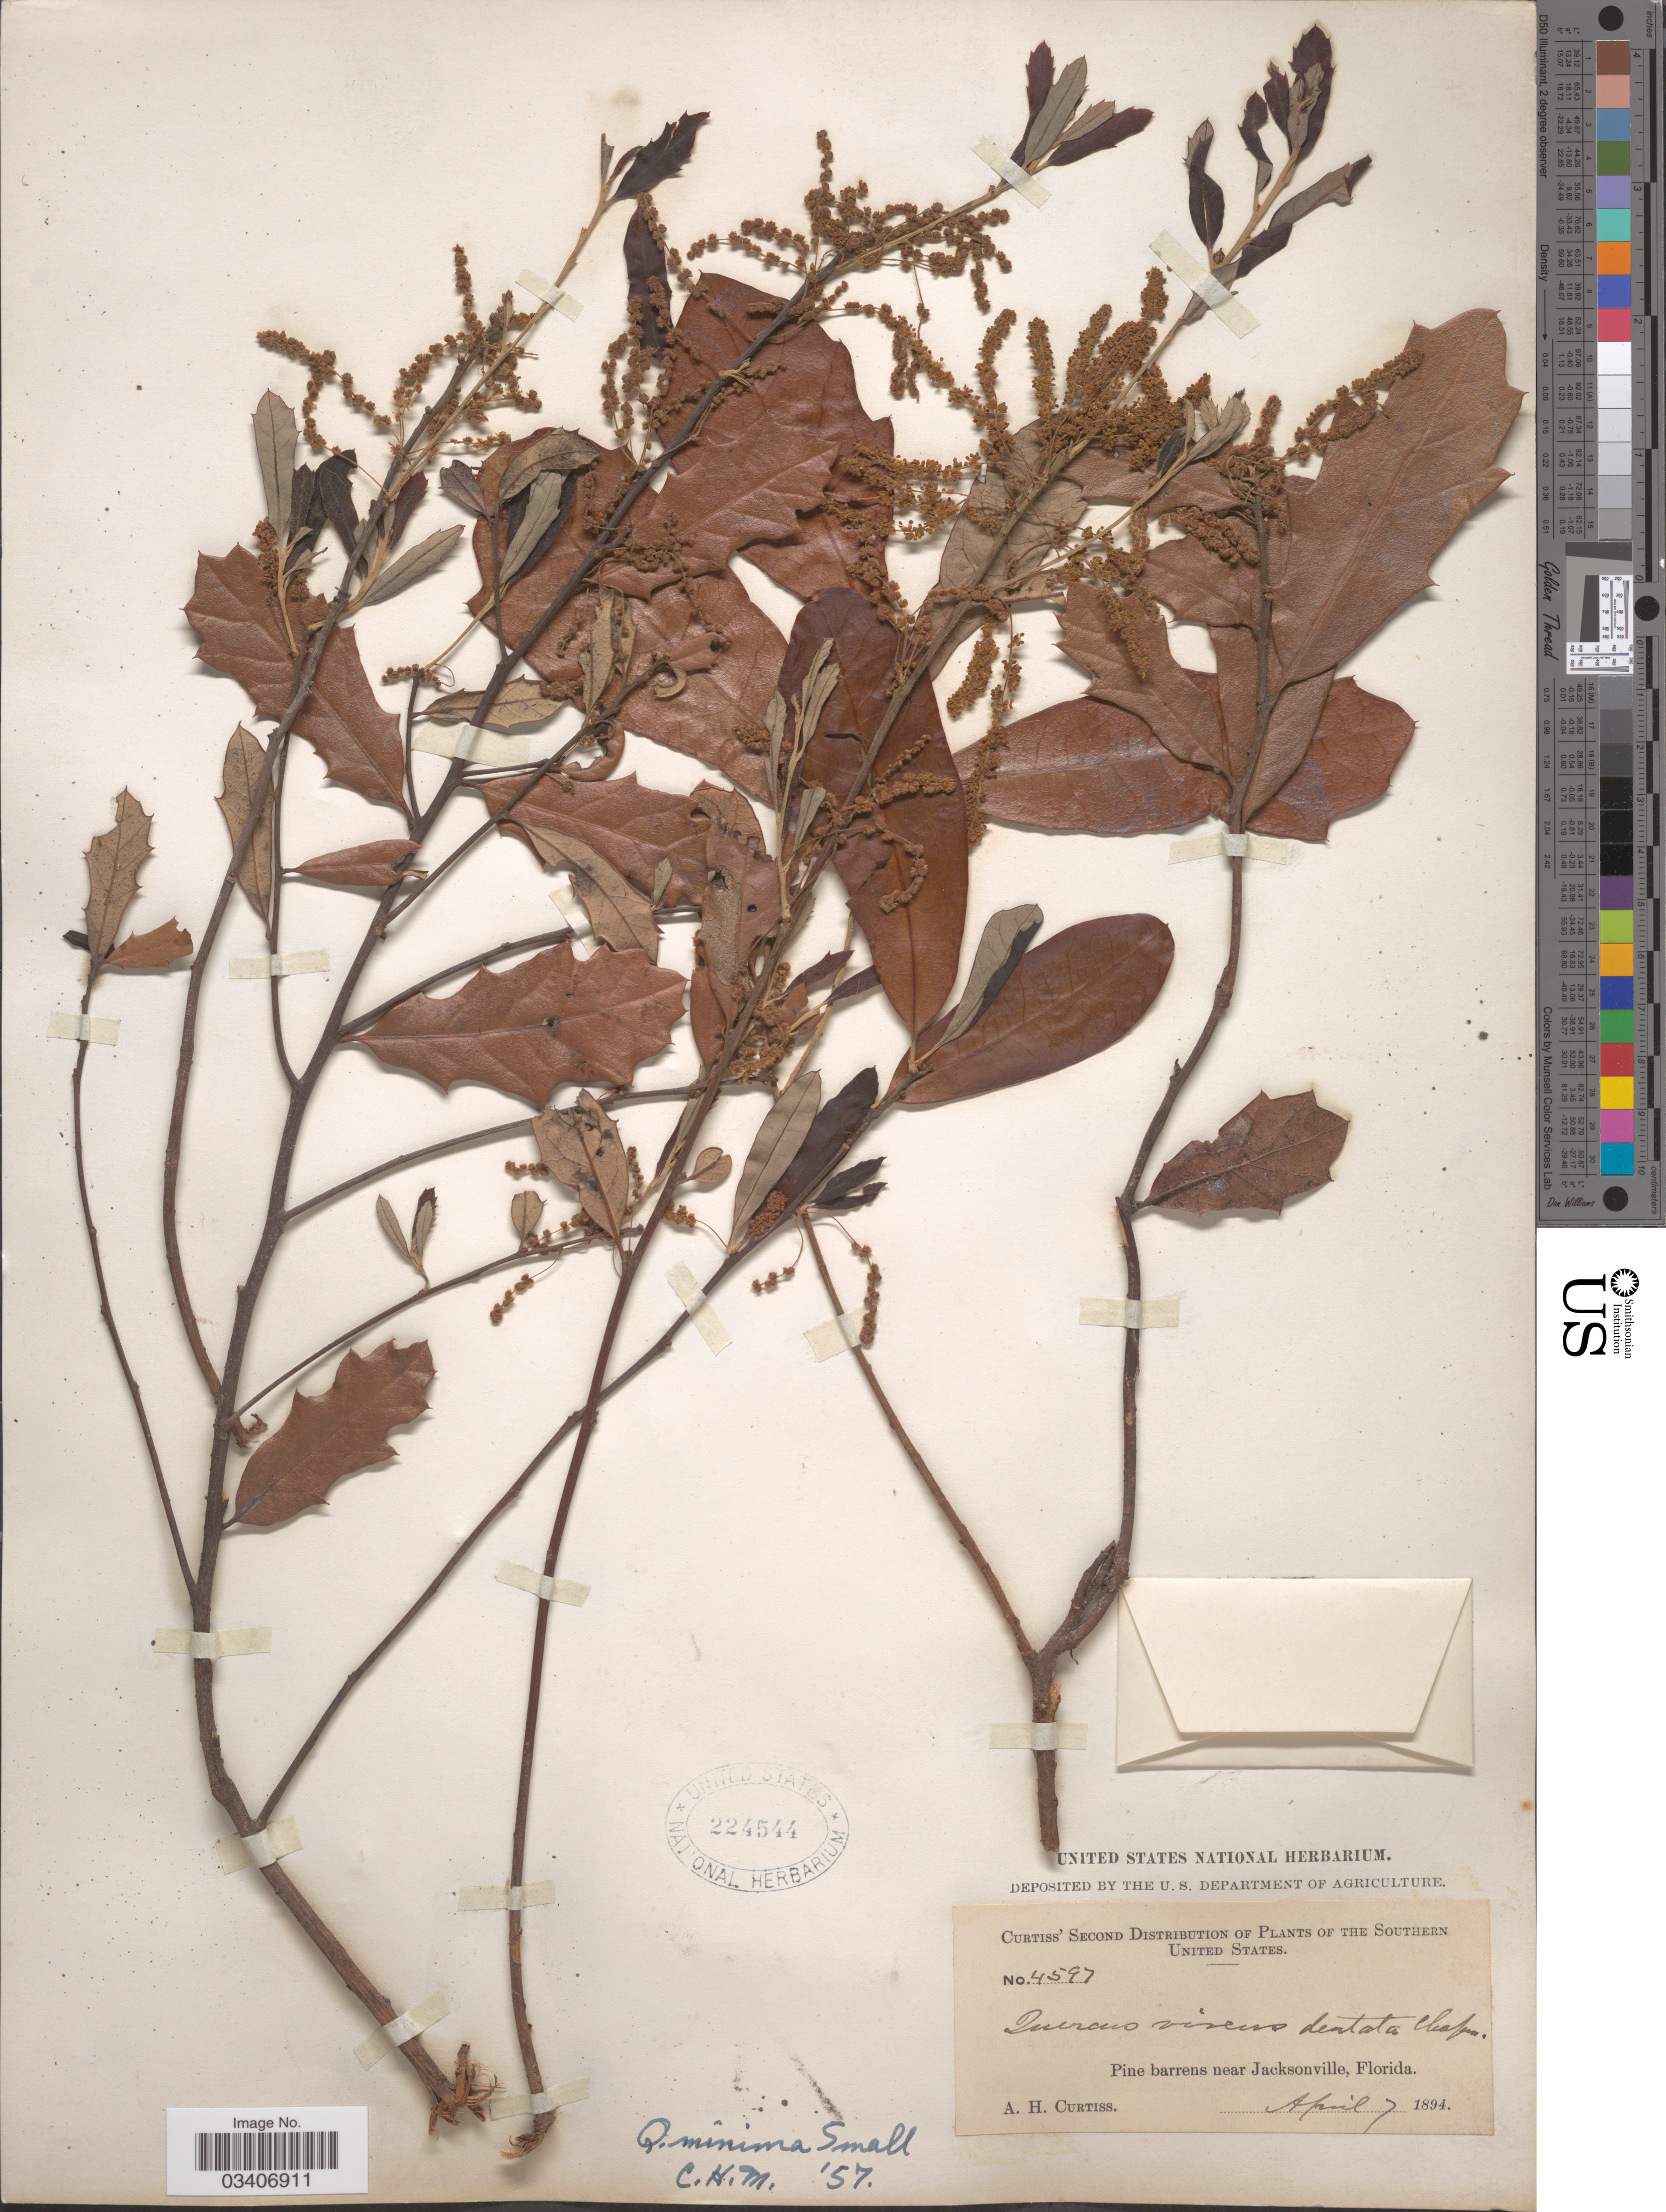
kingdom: Plantae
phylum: Tracheophyta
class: Magnoliopsida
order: Fagales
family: Fagaceae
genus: Quercus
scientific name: Quercus minima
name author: (Sarg.) Small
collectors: A. H. Curtiss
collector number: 4597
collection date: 1894-04-07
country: United States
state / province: Florida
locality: The Southern United States. Pine barrens near Jacksonville.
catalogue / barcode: US 224544